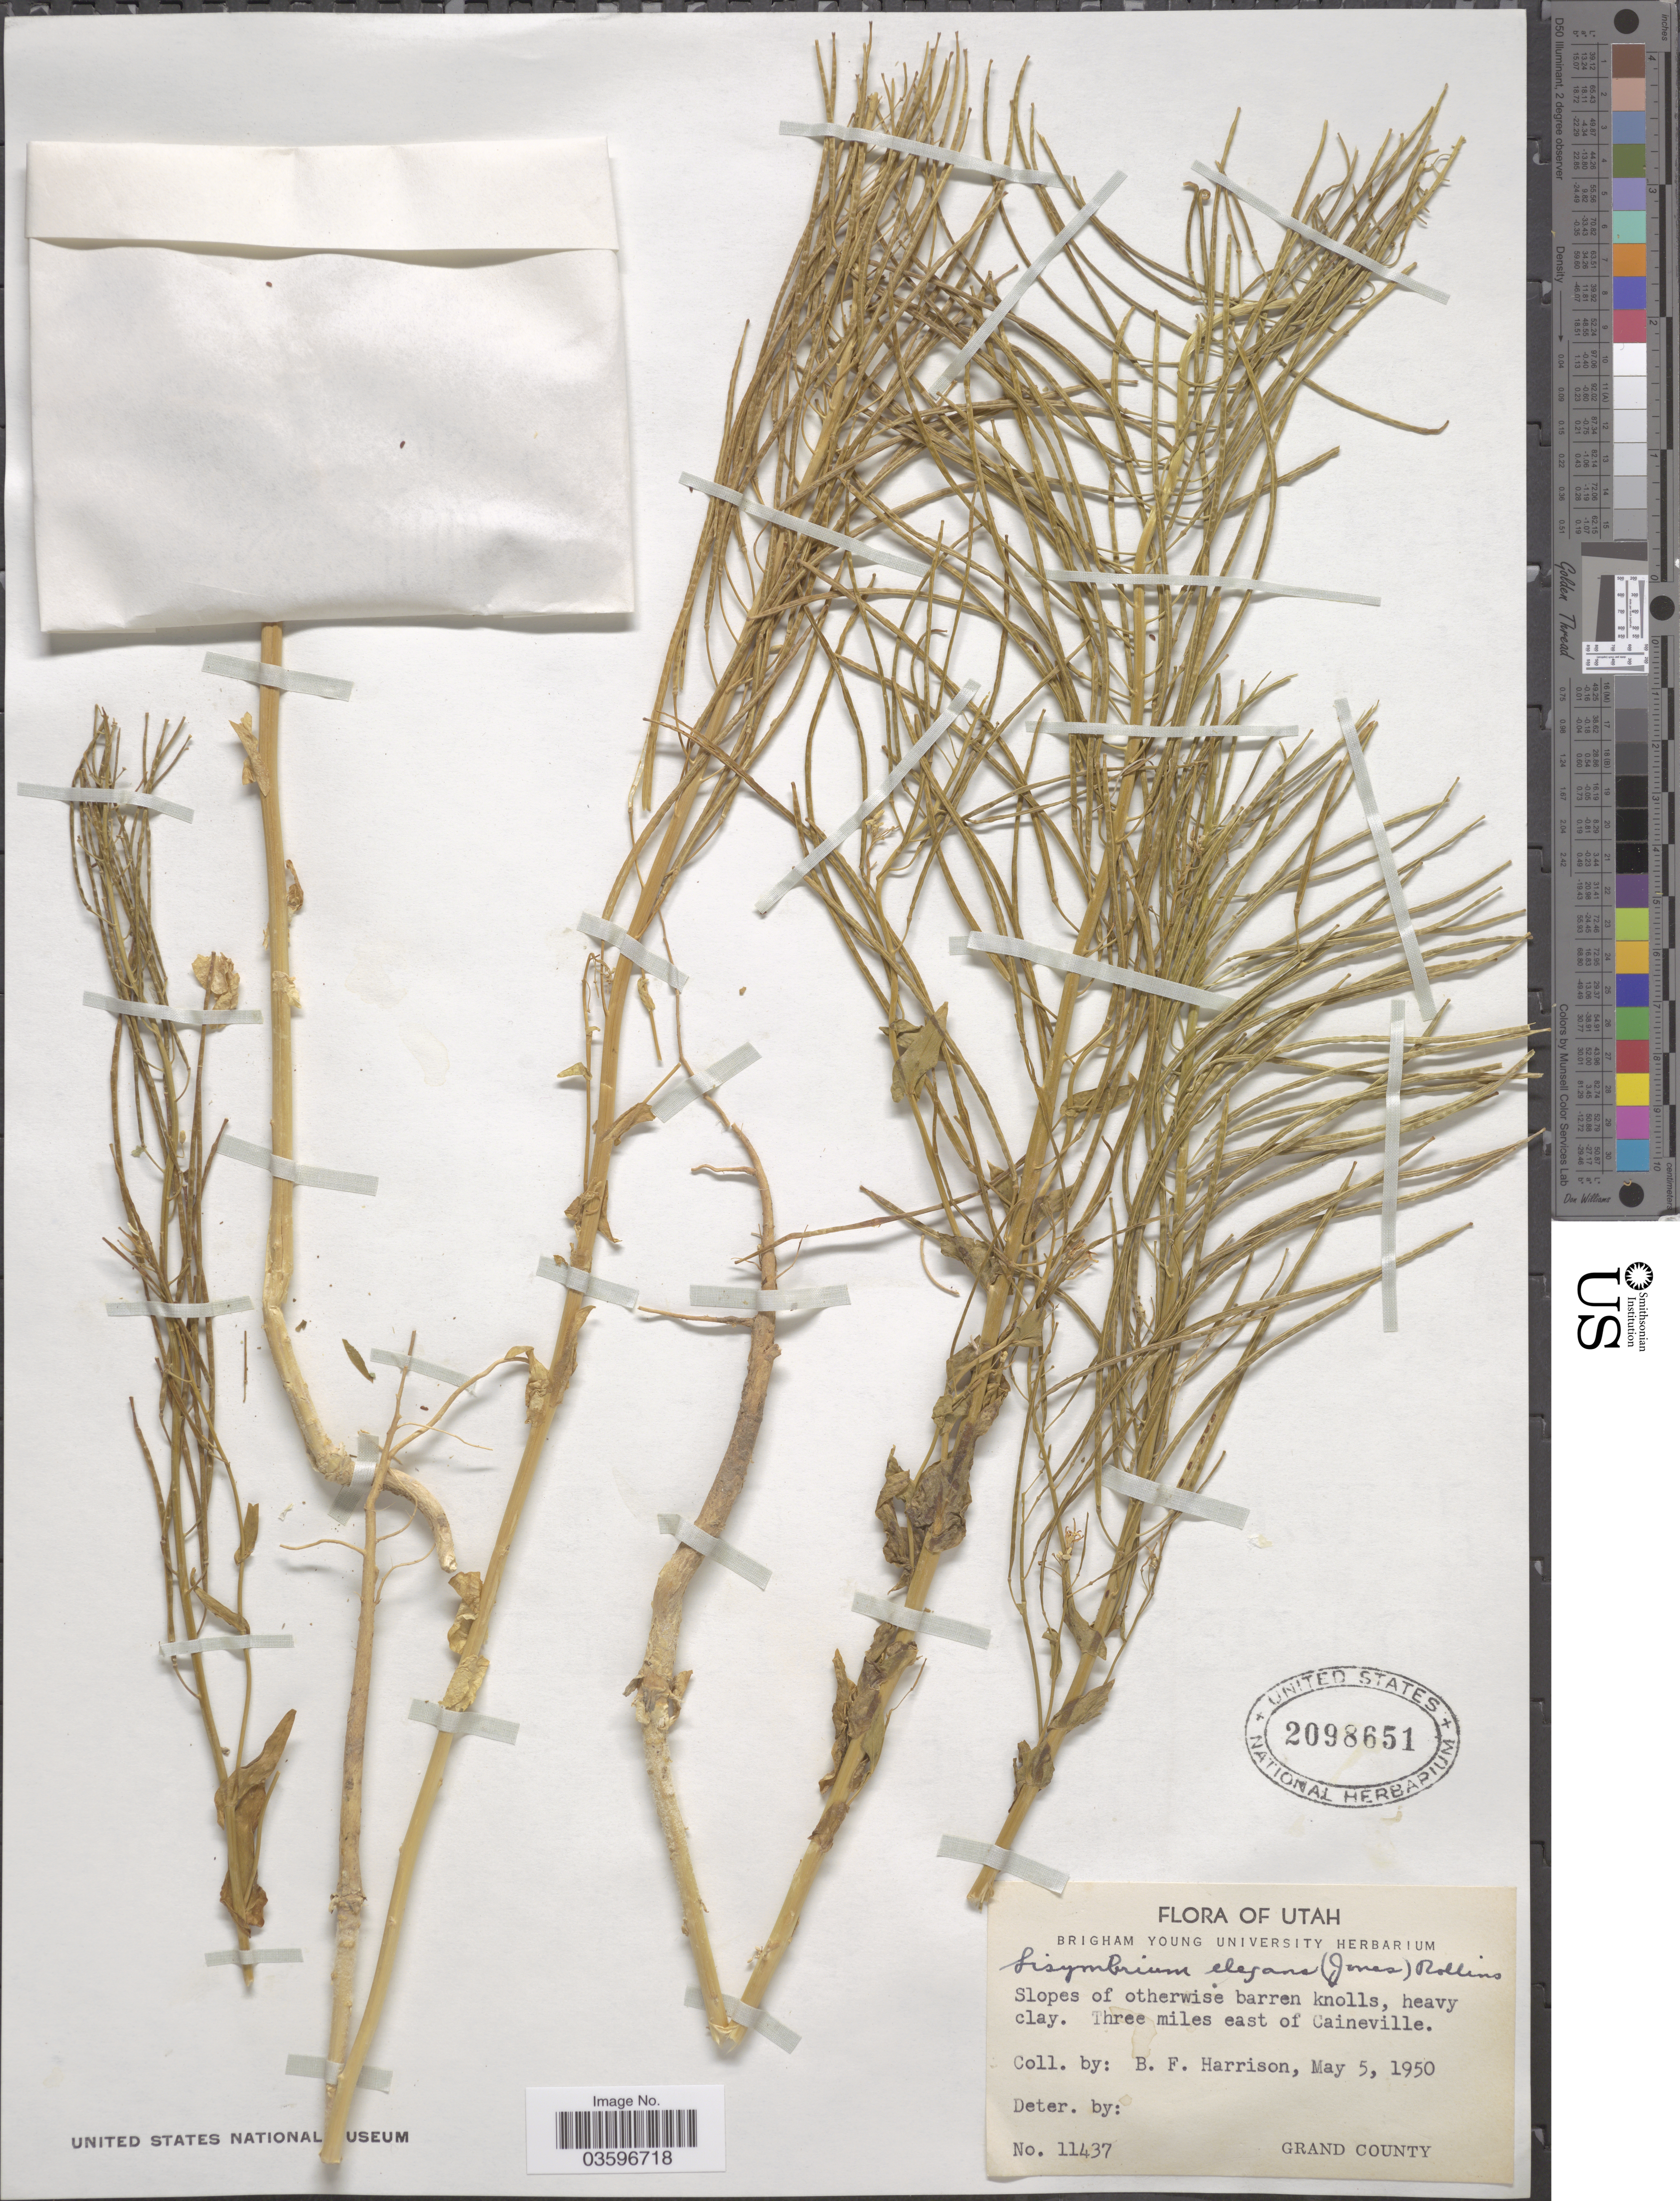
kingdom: Plantae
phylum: Tracheophyta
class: Magnoliopsida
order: Brassicales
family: Brassicaceae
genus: Thelypodiopsis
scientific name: Thelypodiopsis elegans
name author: (M.E. Jones) Rydb.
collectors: B. F. Harrison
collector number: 11437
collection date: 1950-05-05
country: United States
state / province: Utah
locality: Three miles east of Caineville. Grand County.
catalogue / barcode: US 2098651